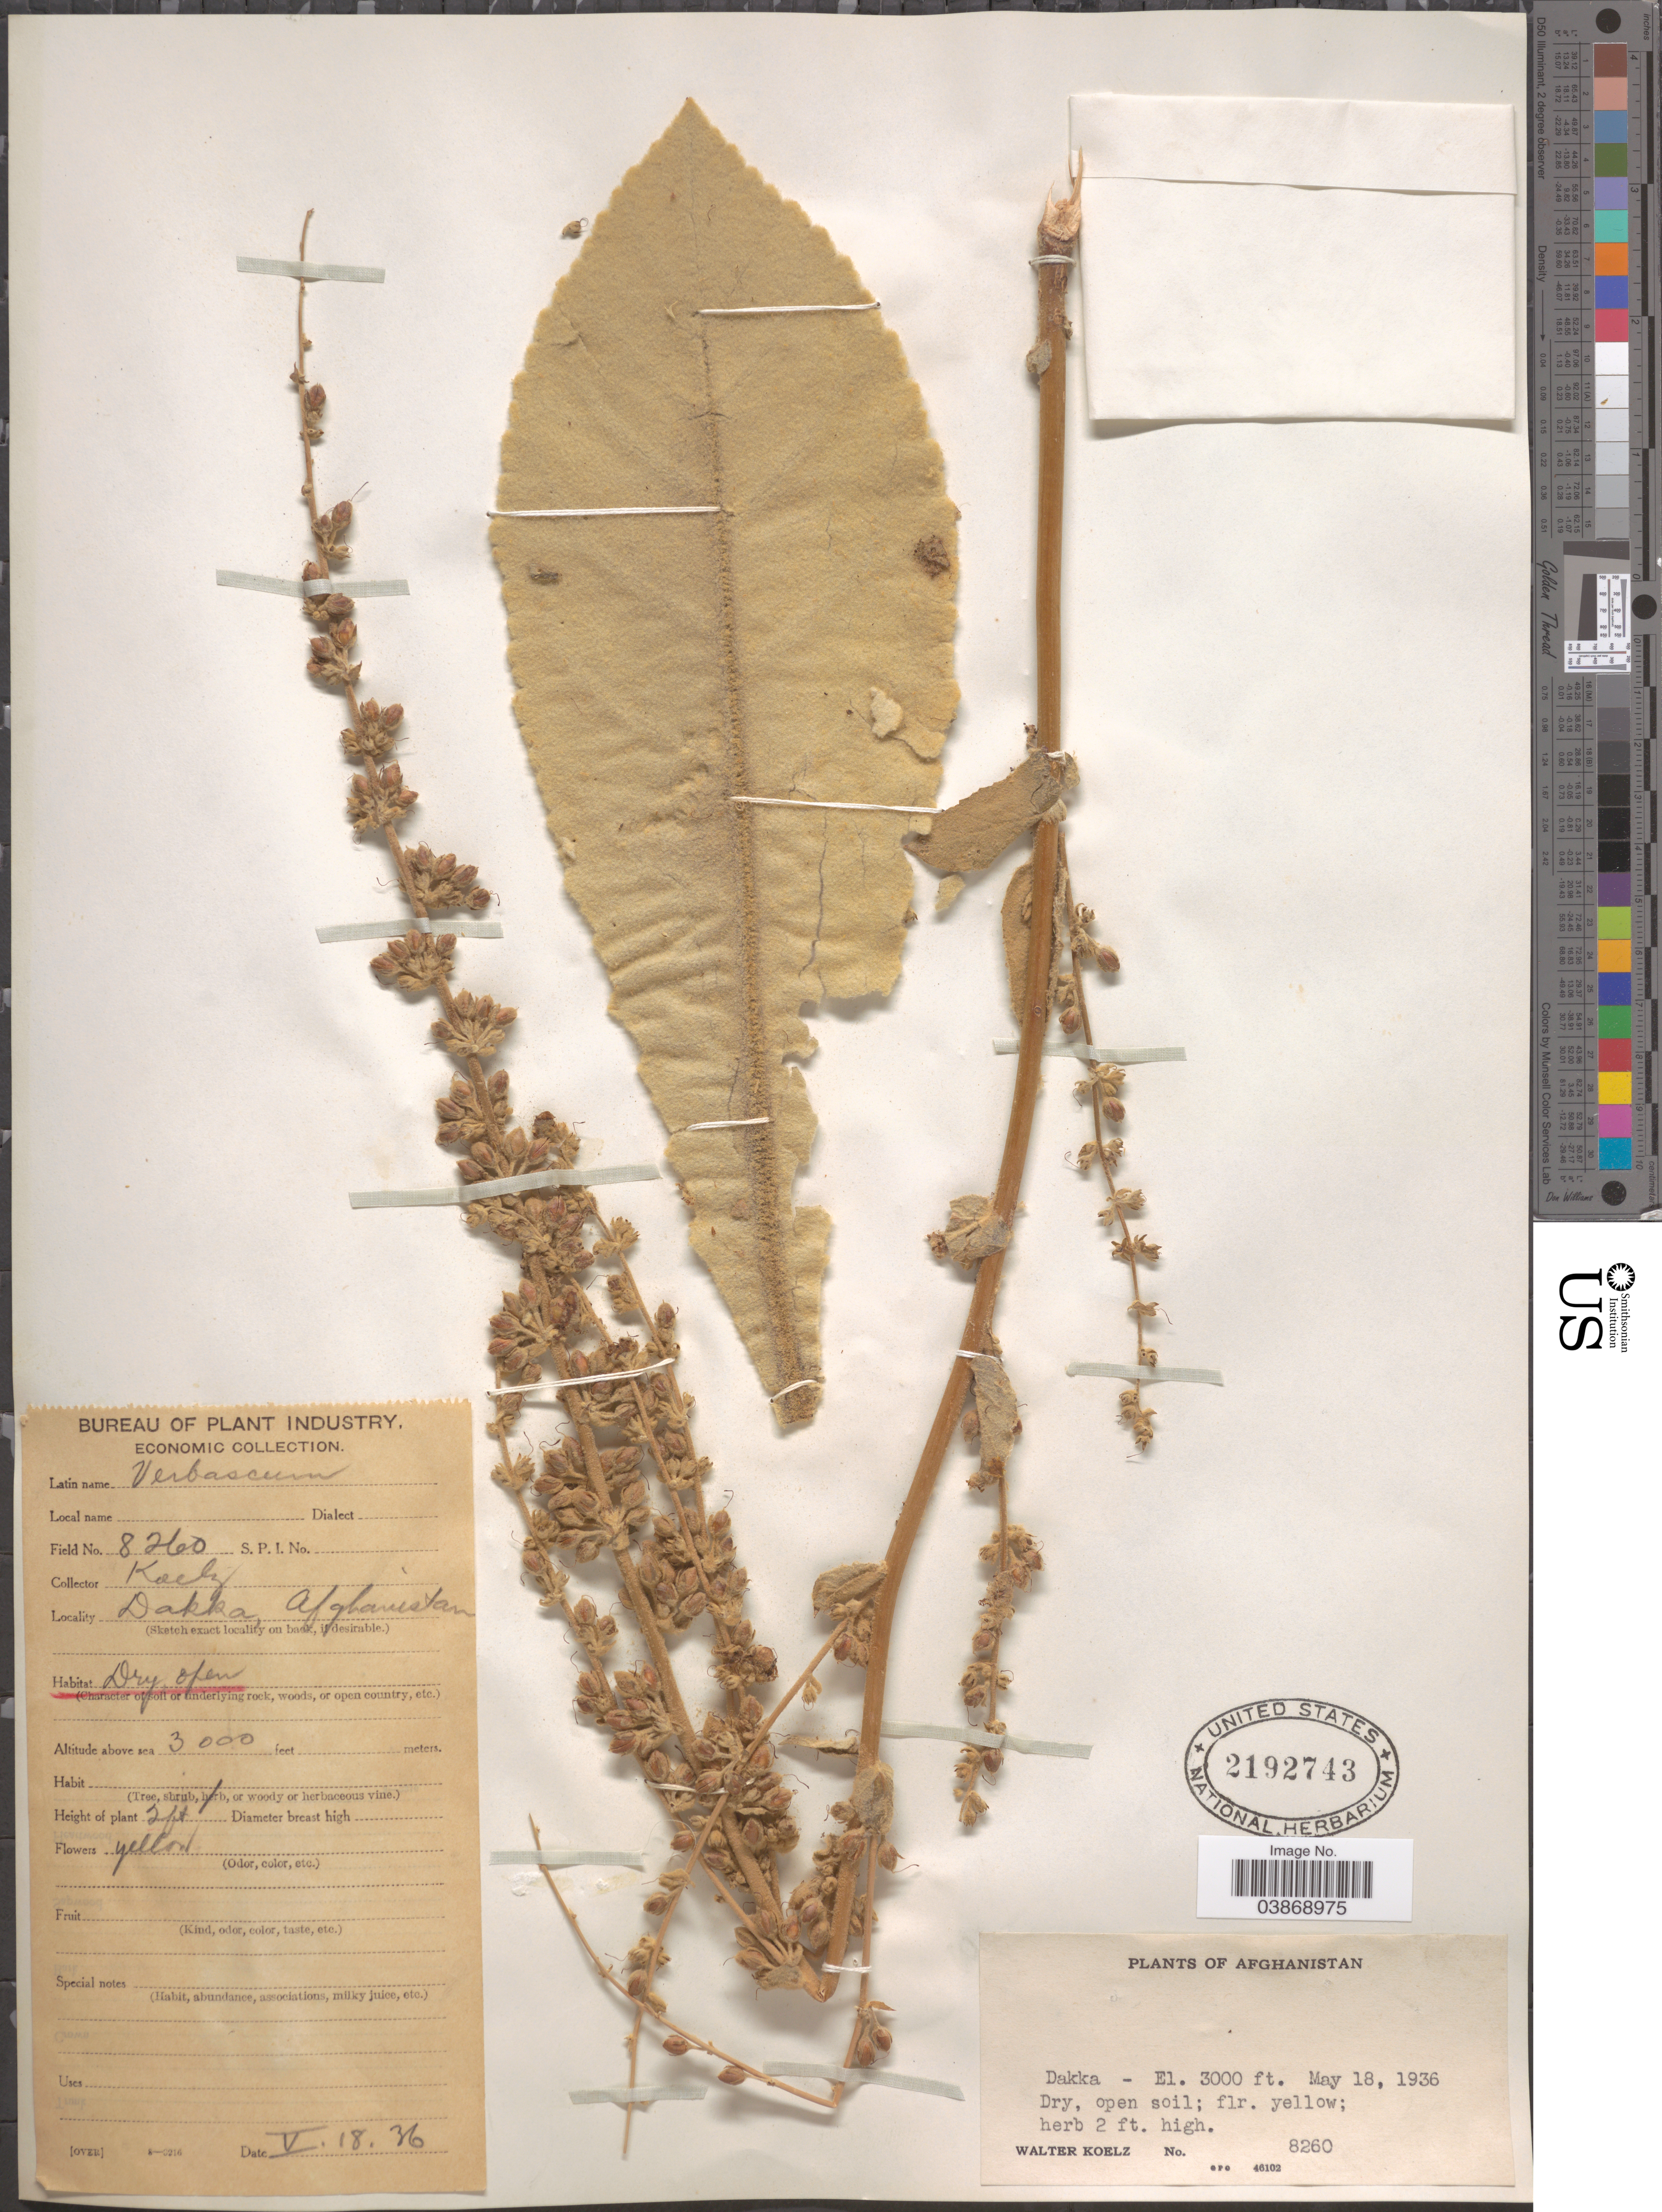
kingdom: Plantae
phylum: Tracheophyta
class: Magnoliopsida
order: Lamiales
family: Scrophulariaceae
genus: Verbascum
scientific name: Verbascum sp.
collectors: W. N. Koelz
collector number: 8260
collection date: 1936-05-18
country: Afghanistan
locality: Dakka.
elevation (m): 914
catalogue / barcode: US 2192743